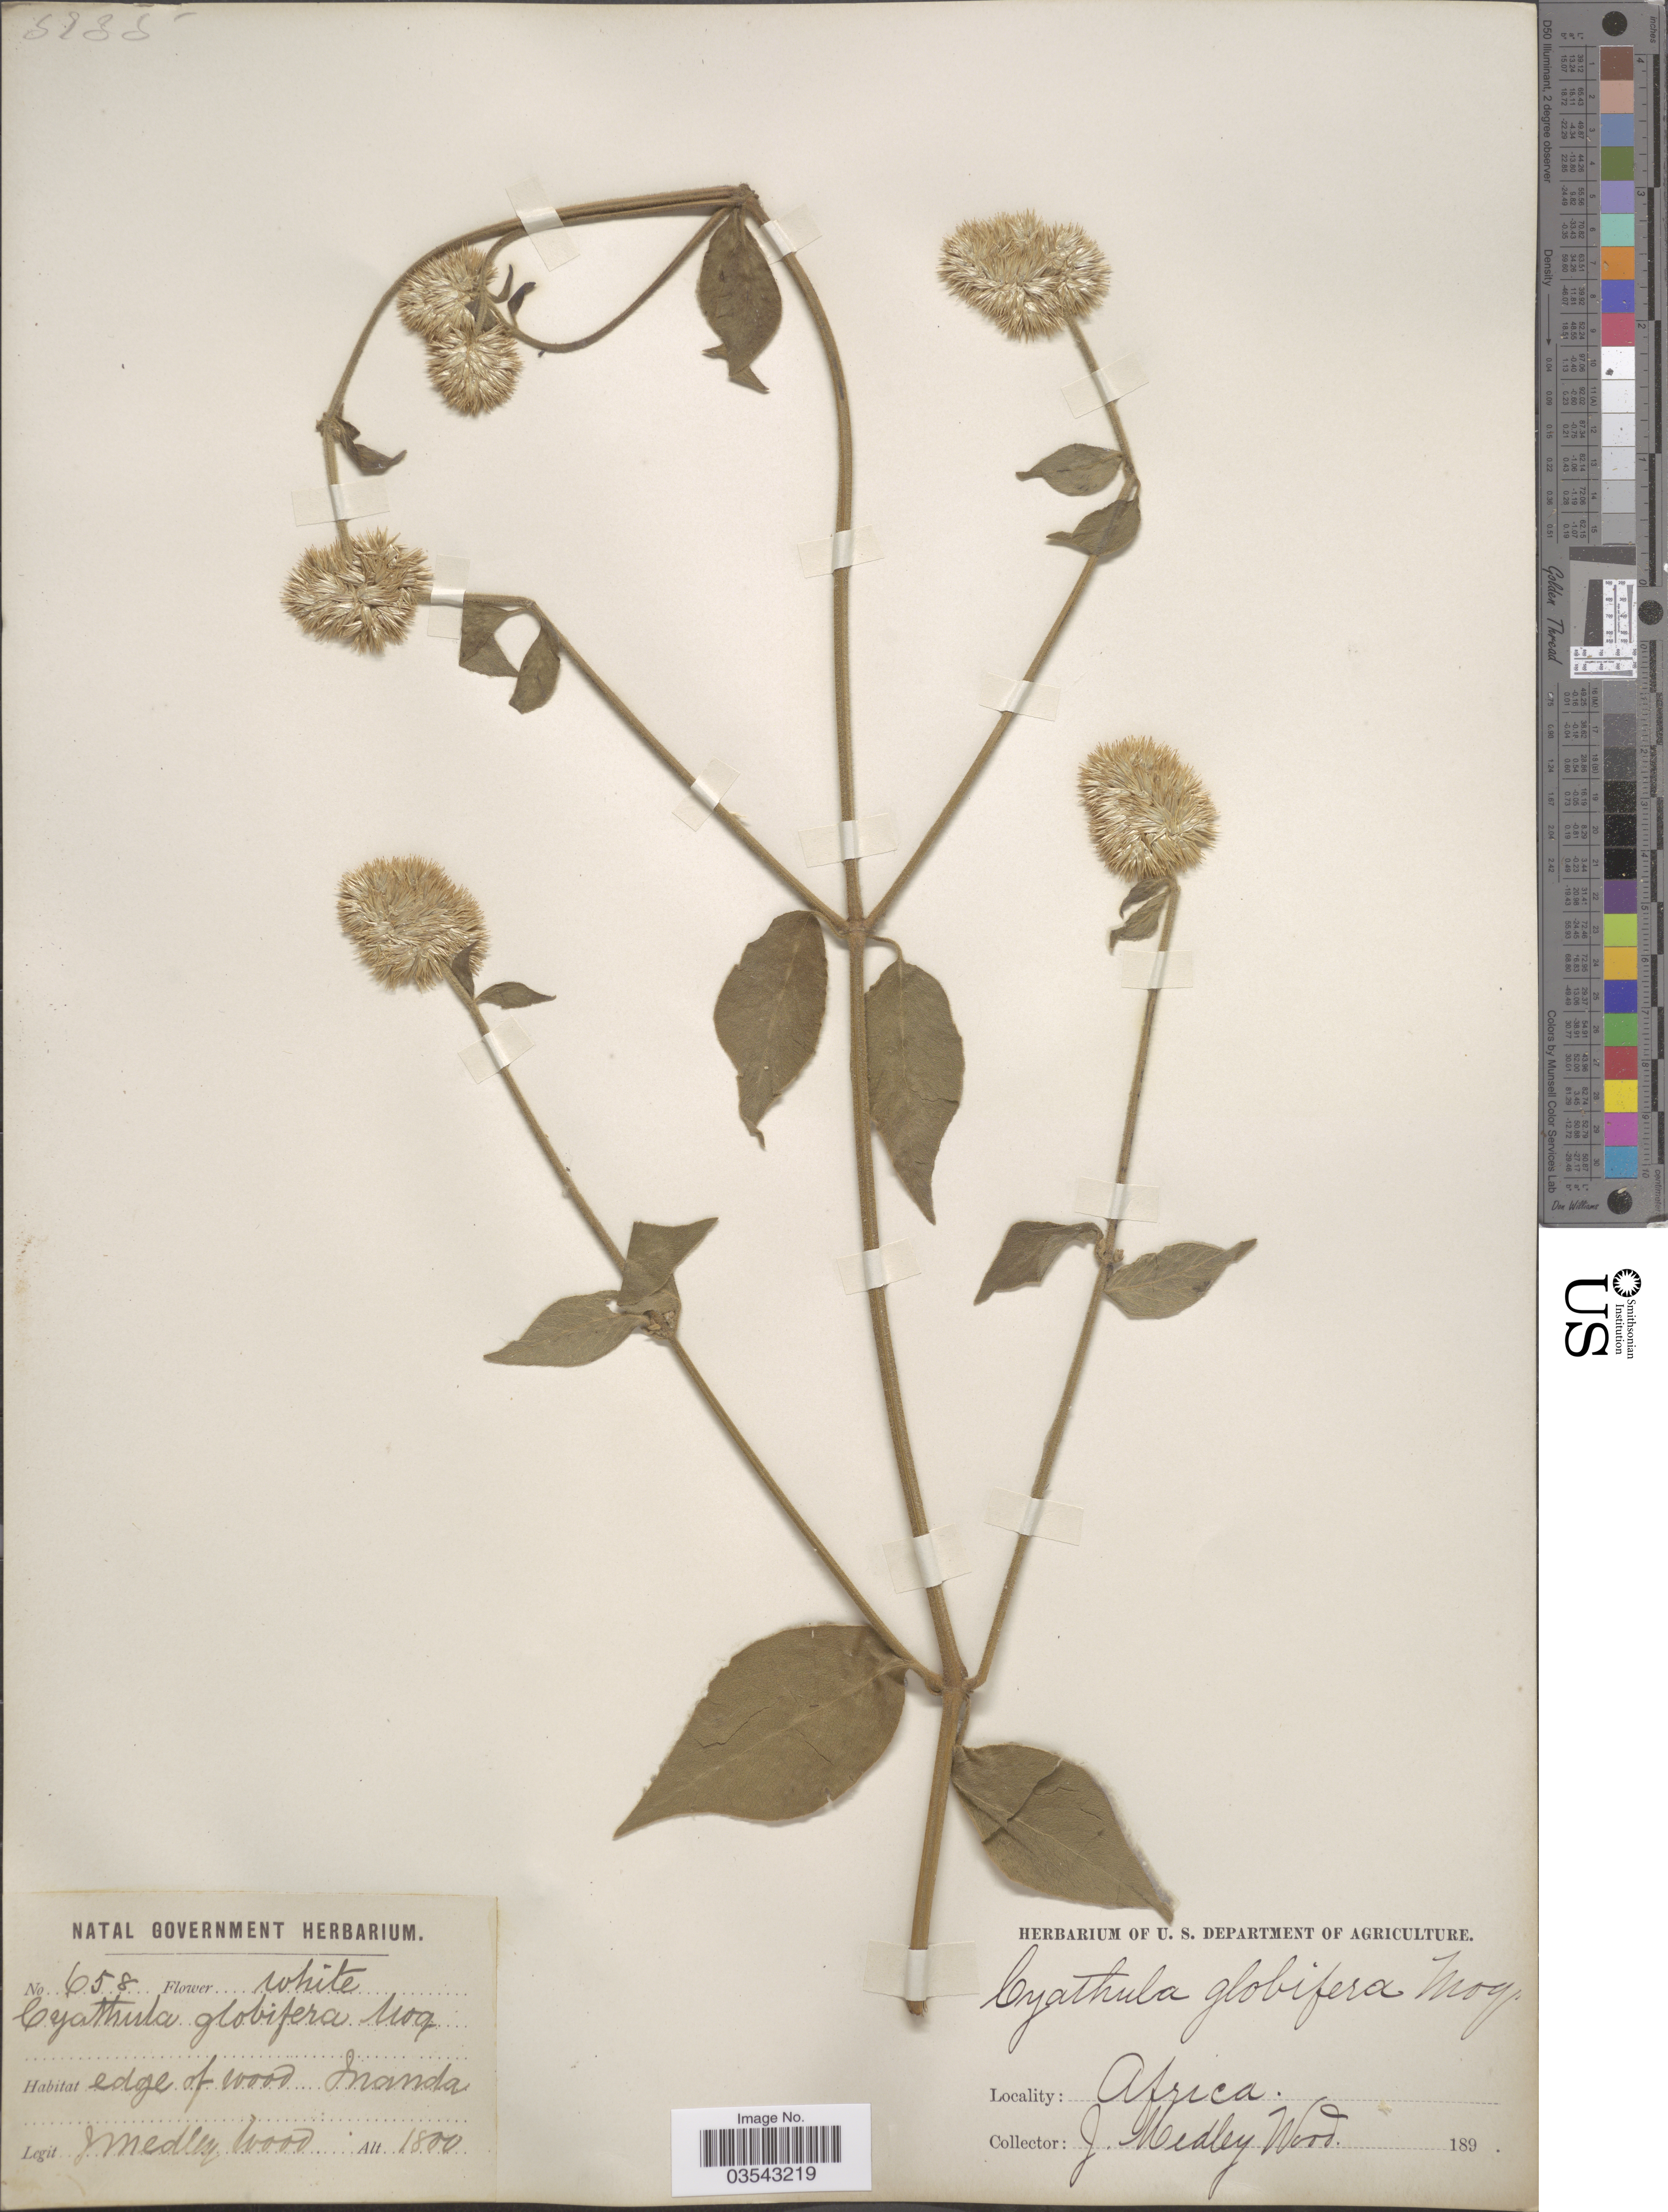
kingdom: Plantae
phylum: Tracheophyta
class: Magnoliopsida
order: Caryophyllales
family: Amaranthaceae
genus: Cyathula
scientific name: Cyathula globulifera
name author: Moq.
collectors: J. Medley Wood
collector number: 658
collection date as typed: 189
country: South Africa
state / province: KwaZulu-Natal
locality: Inanda.